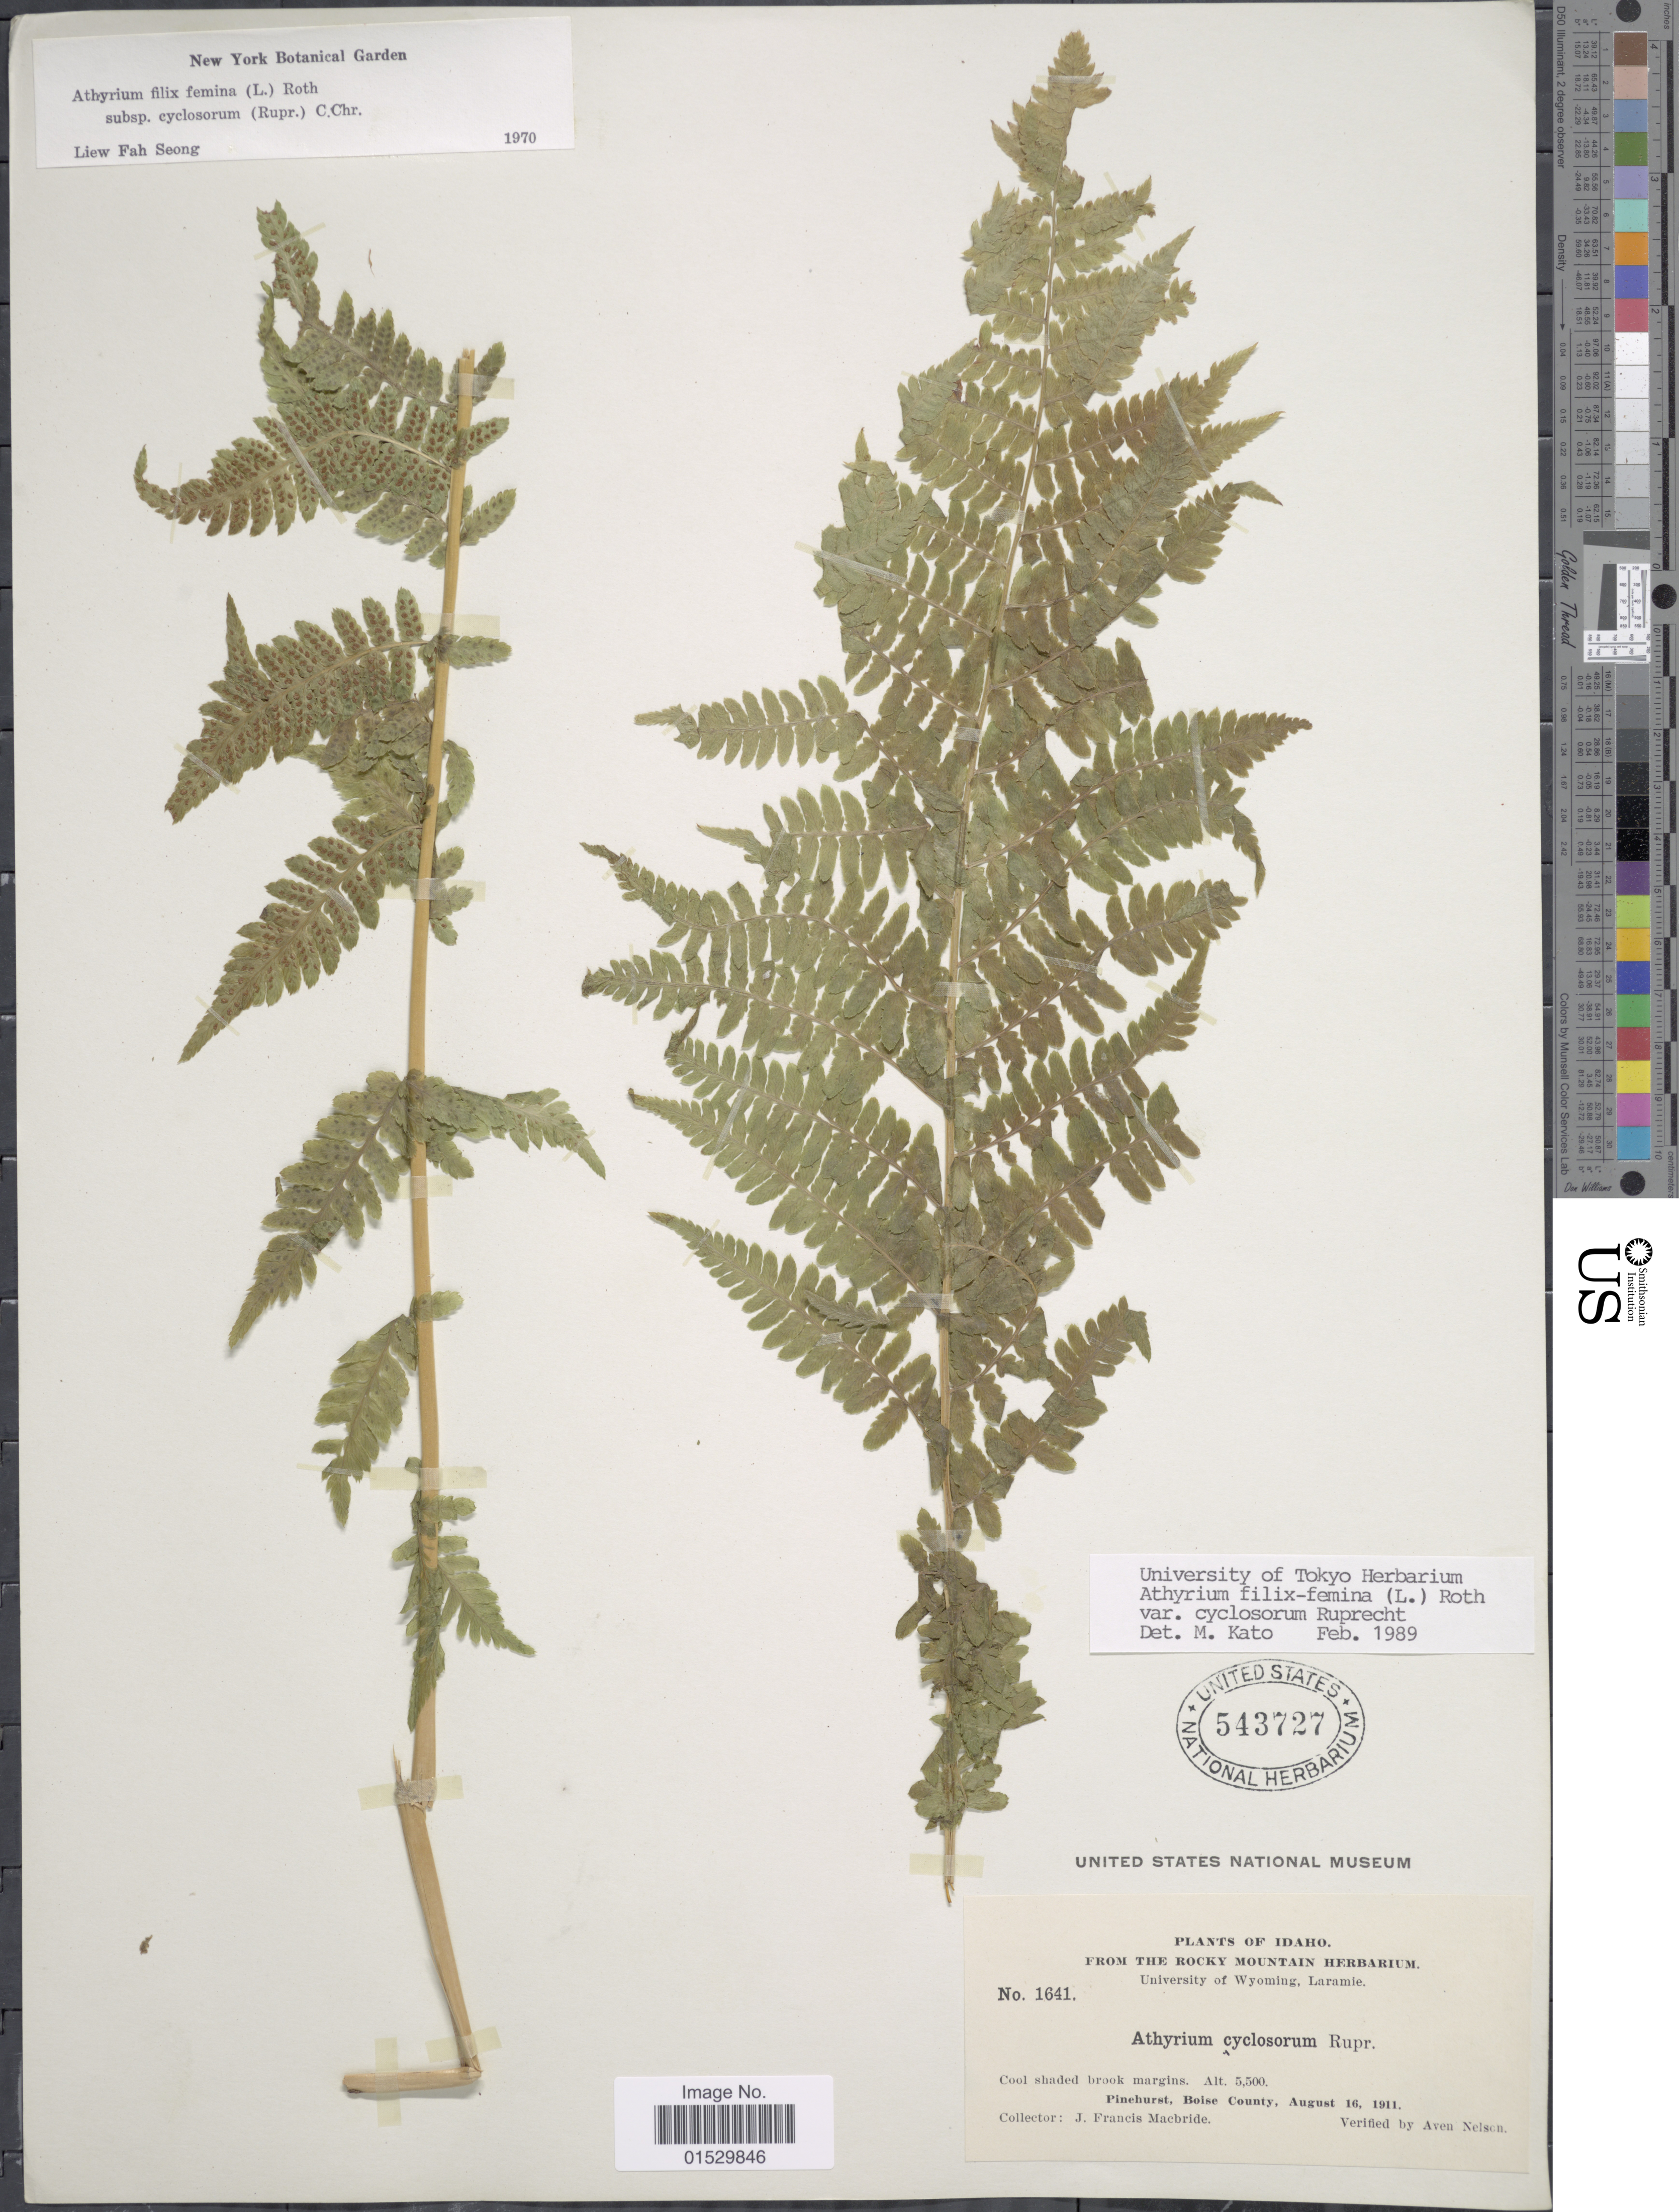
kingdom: Plantae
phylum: Tracheophyta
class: Polypodiopsida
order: Polypodiales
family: Athyriaceae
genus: Athyrium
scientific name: Athyrium filix-femina subsp. cyclosorum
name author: (Rupr.) C. Chr.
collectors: J. F. Macbride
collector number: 1641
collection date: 1911-08-16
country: United States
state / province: Idaho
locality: Laramie, Cool shaded brook margins, Pinehurst, Boise County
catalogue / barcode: US 543727